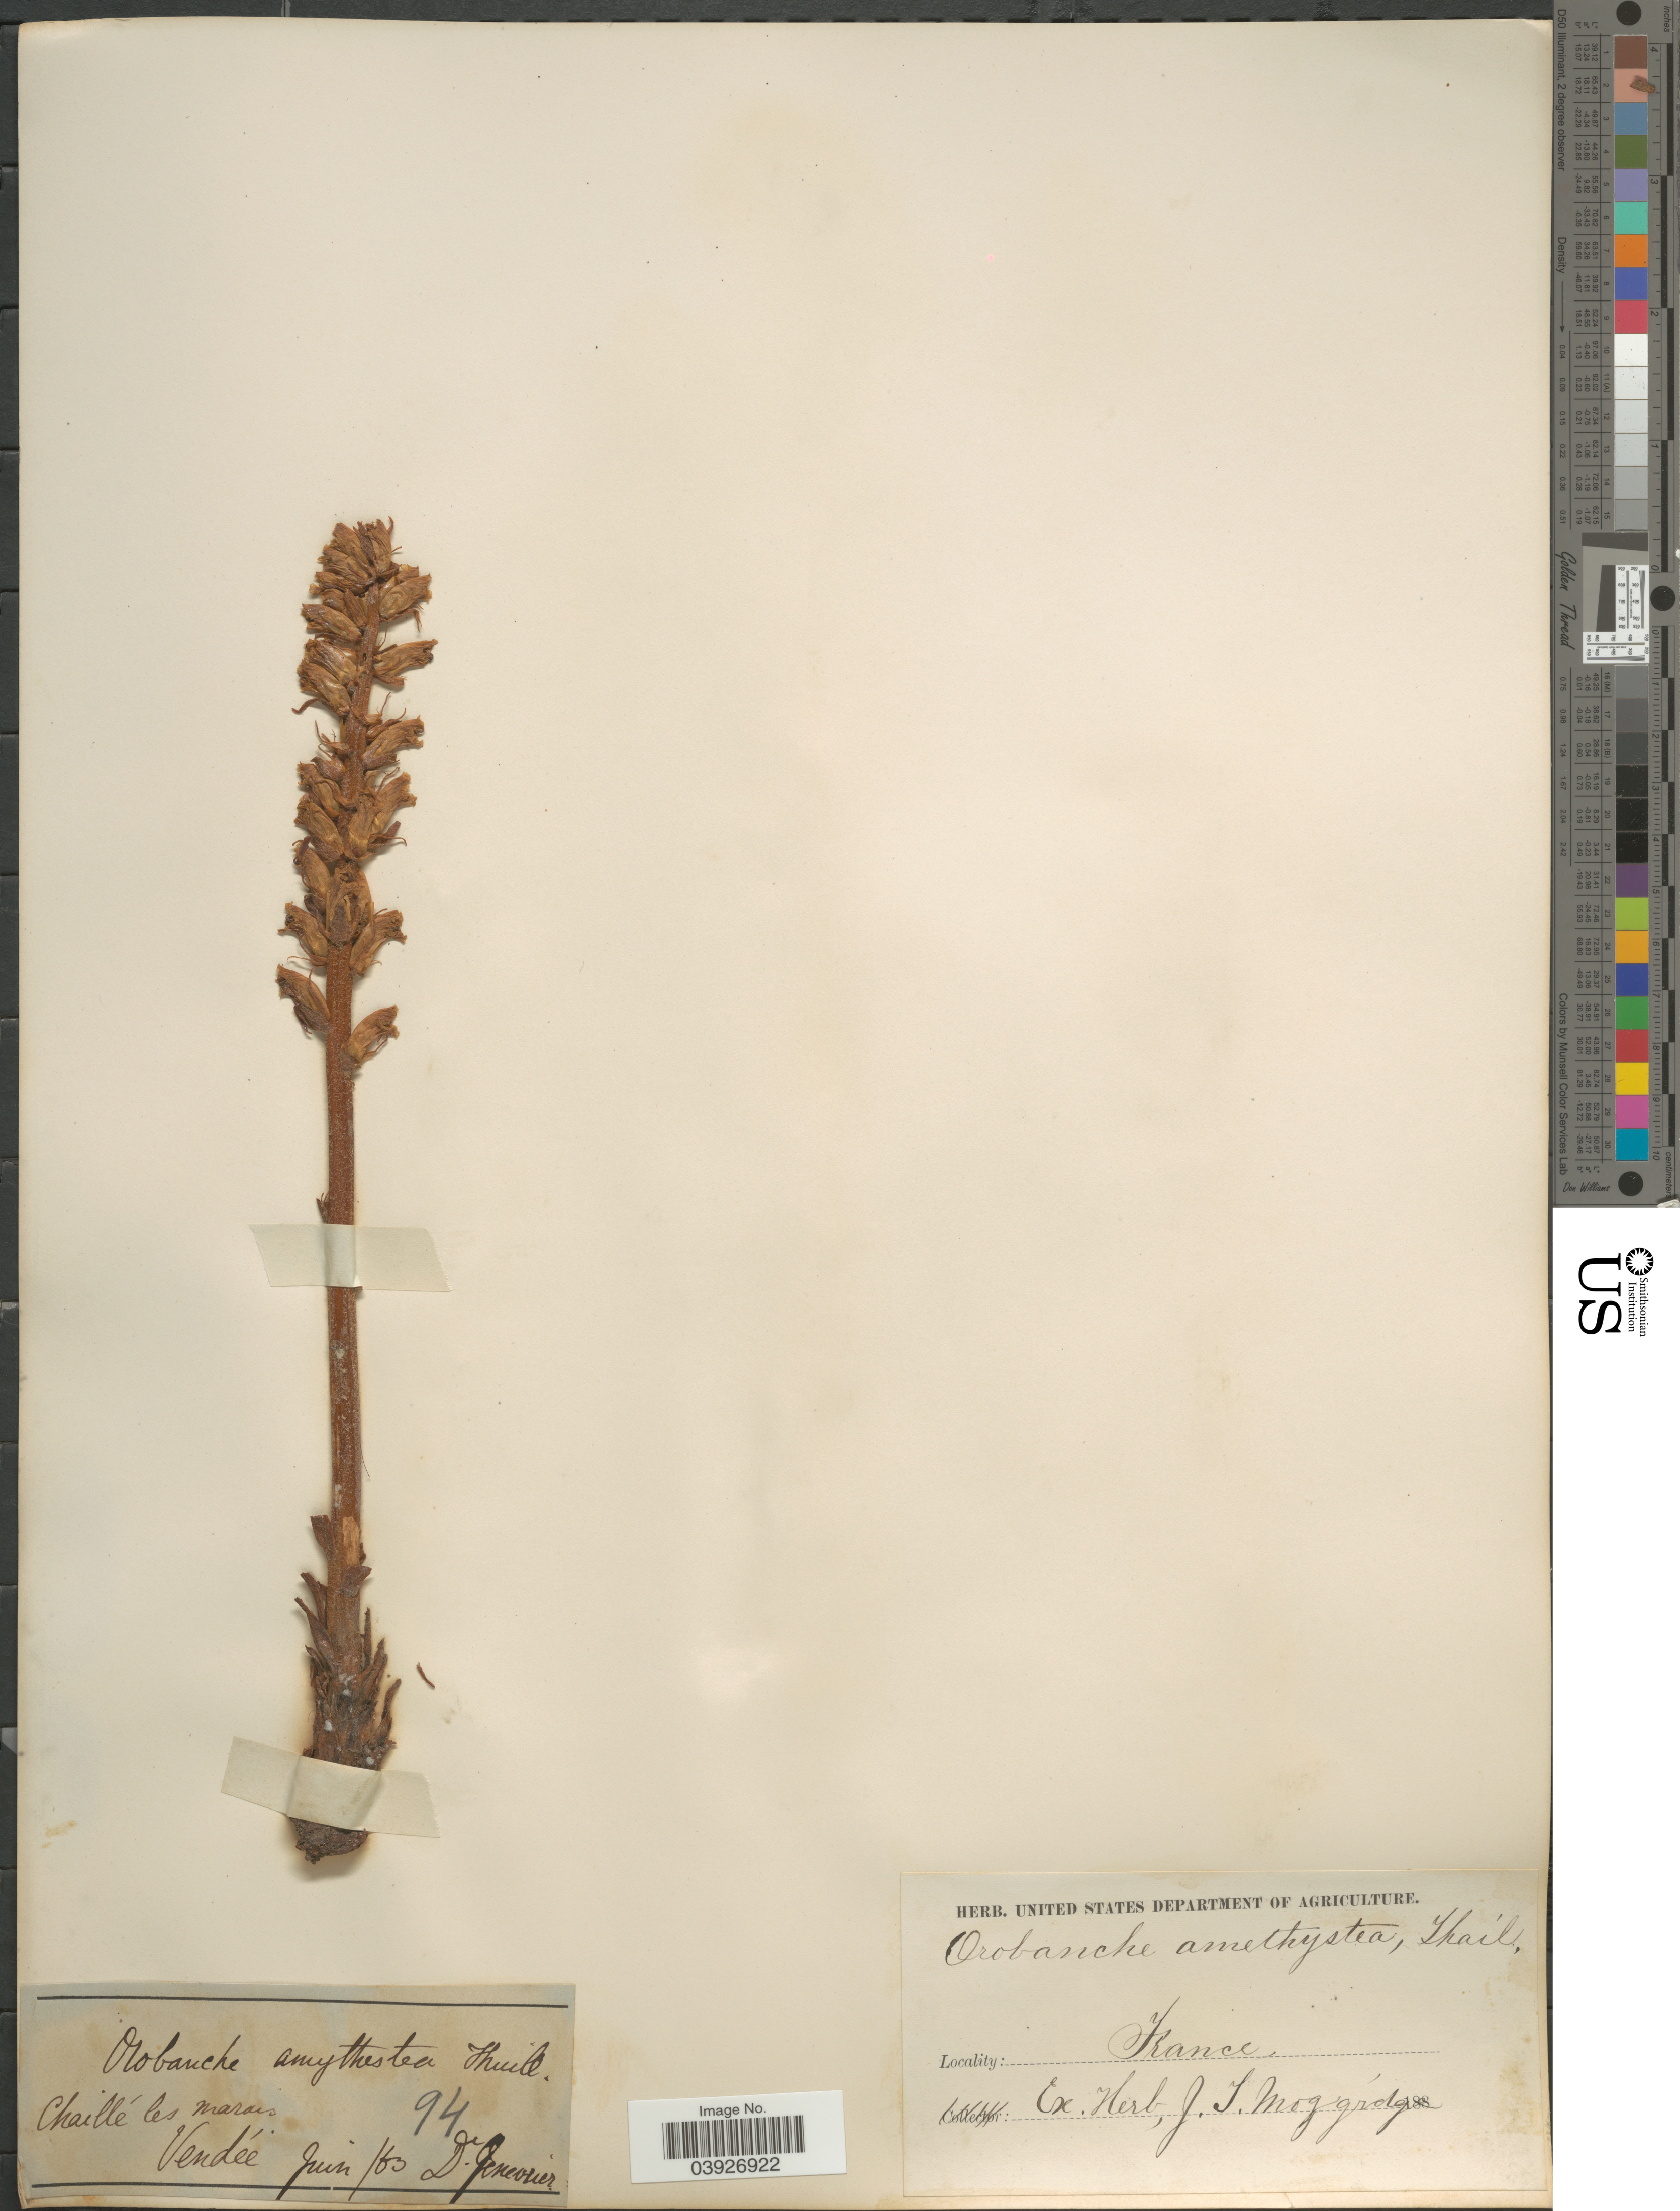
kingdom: Plantae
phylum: Tracheophyta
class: Magnoliopsida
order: Lamiales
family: Orobanchaceae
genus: Orobanche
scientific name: Orobanche amethystea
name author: Thuill.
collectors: Genevier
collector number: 94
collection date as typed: Transcribed d/m/y: /6/63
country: France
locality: Chaillé les marais. Vendée.